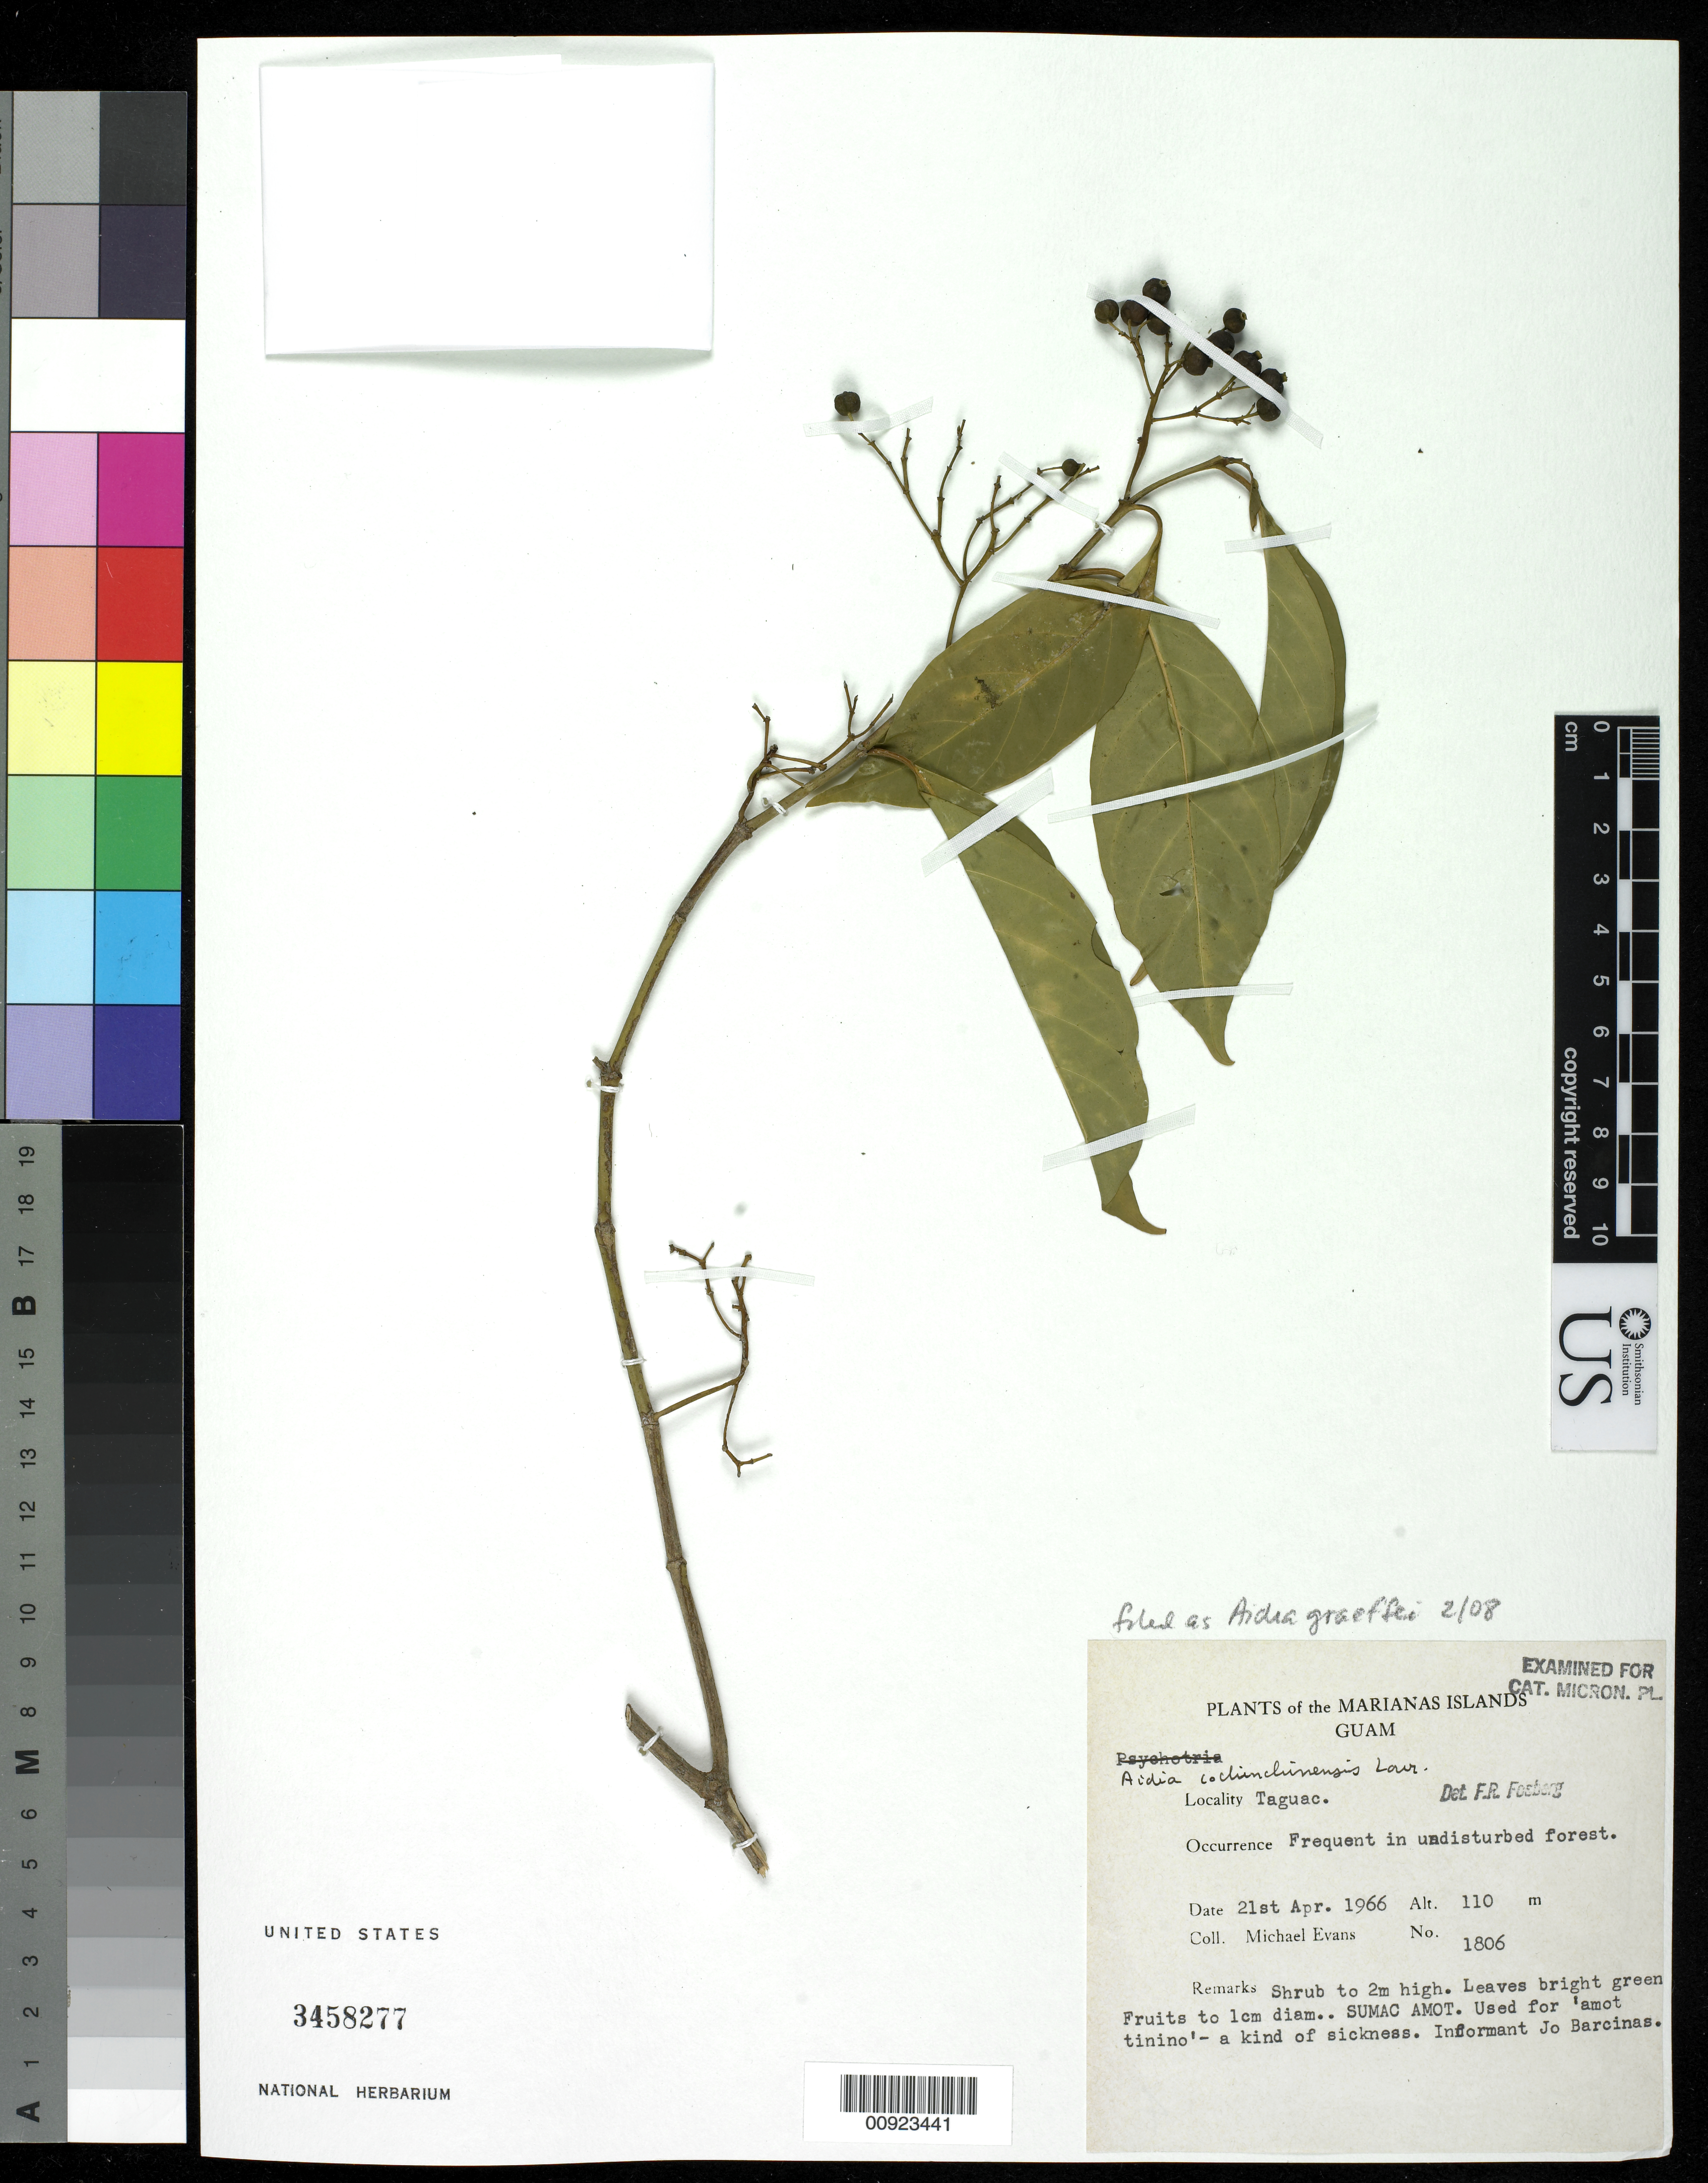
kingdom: Plantae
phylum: Tracheophyta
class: Magnoliopsida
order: Gentianales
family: Rubiaceae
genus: Aidia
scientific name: Aidia graeffei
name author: (Reinecke) Tirveng.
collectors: M. Evans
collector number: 1806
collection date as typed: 21 Apr 1966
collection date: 1966-04-21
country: Guam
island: Guam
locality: Taguac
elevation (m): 110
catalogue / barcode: US 3458277